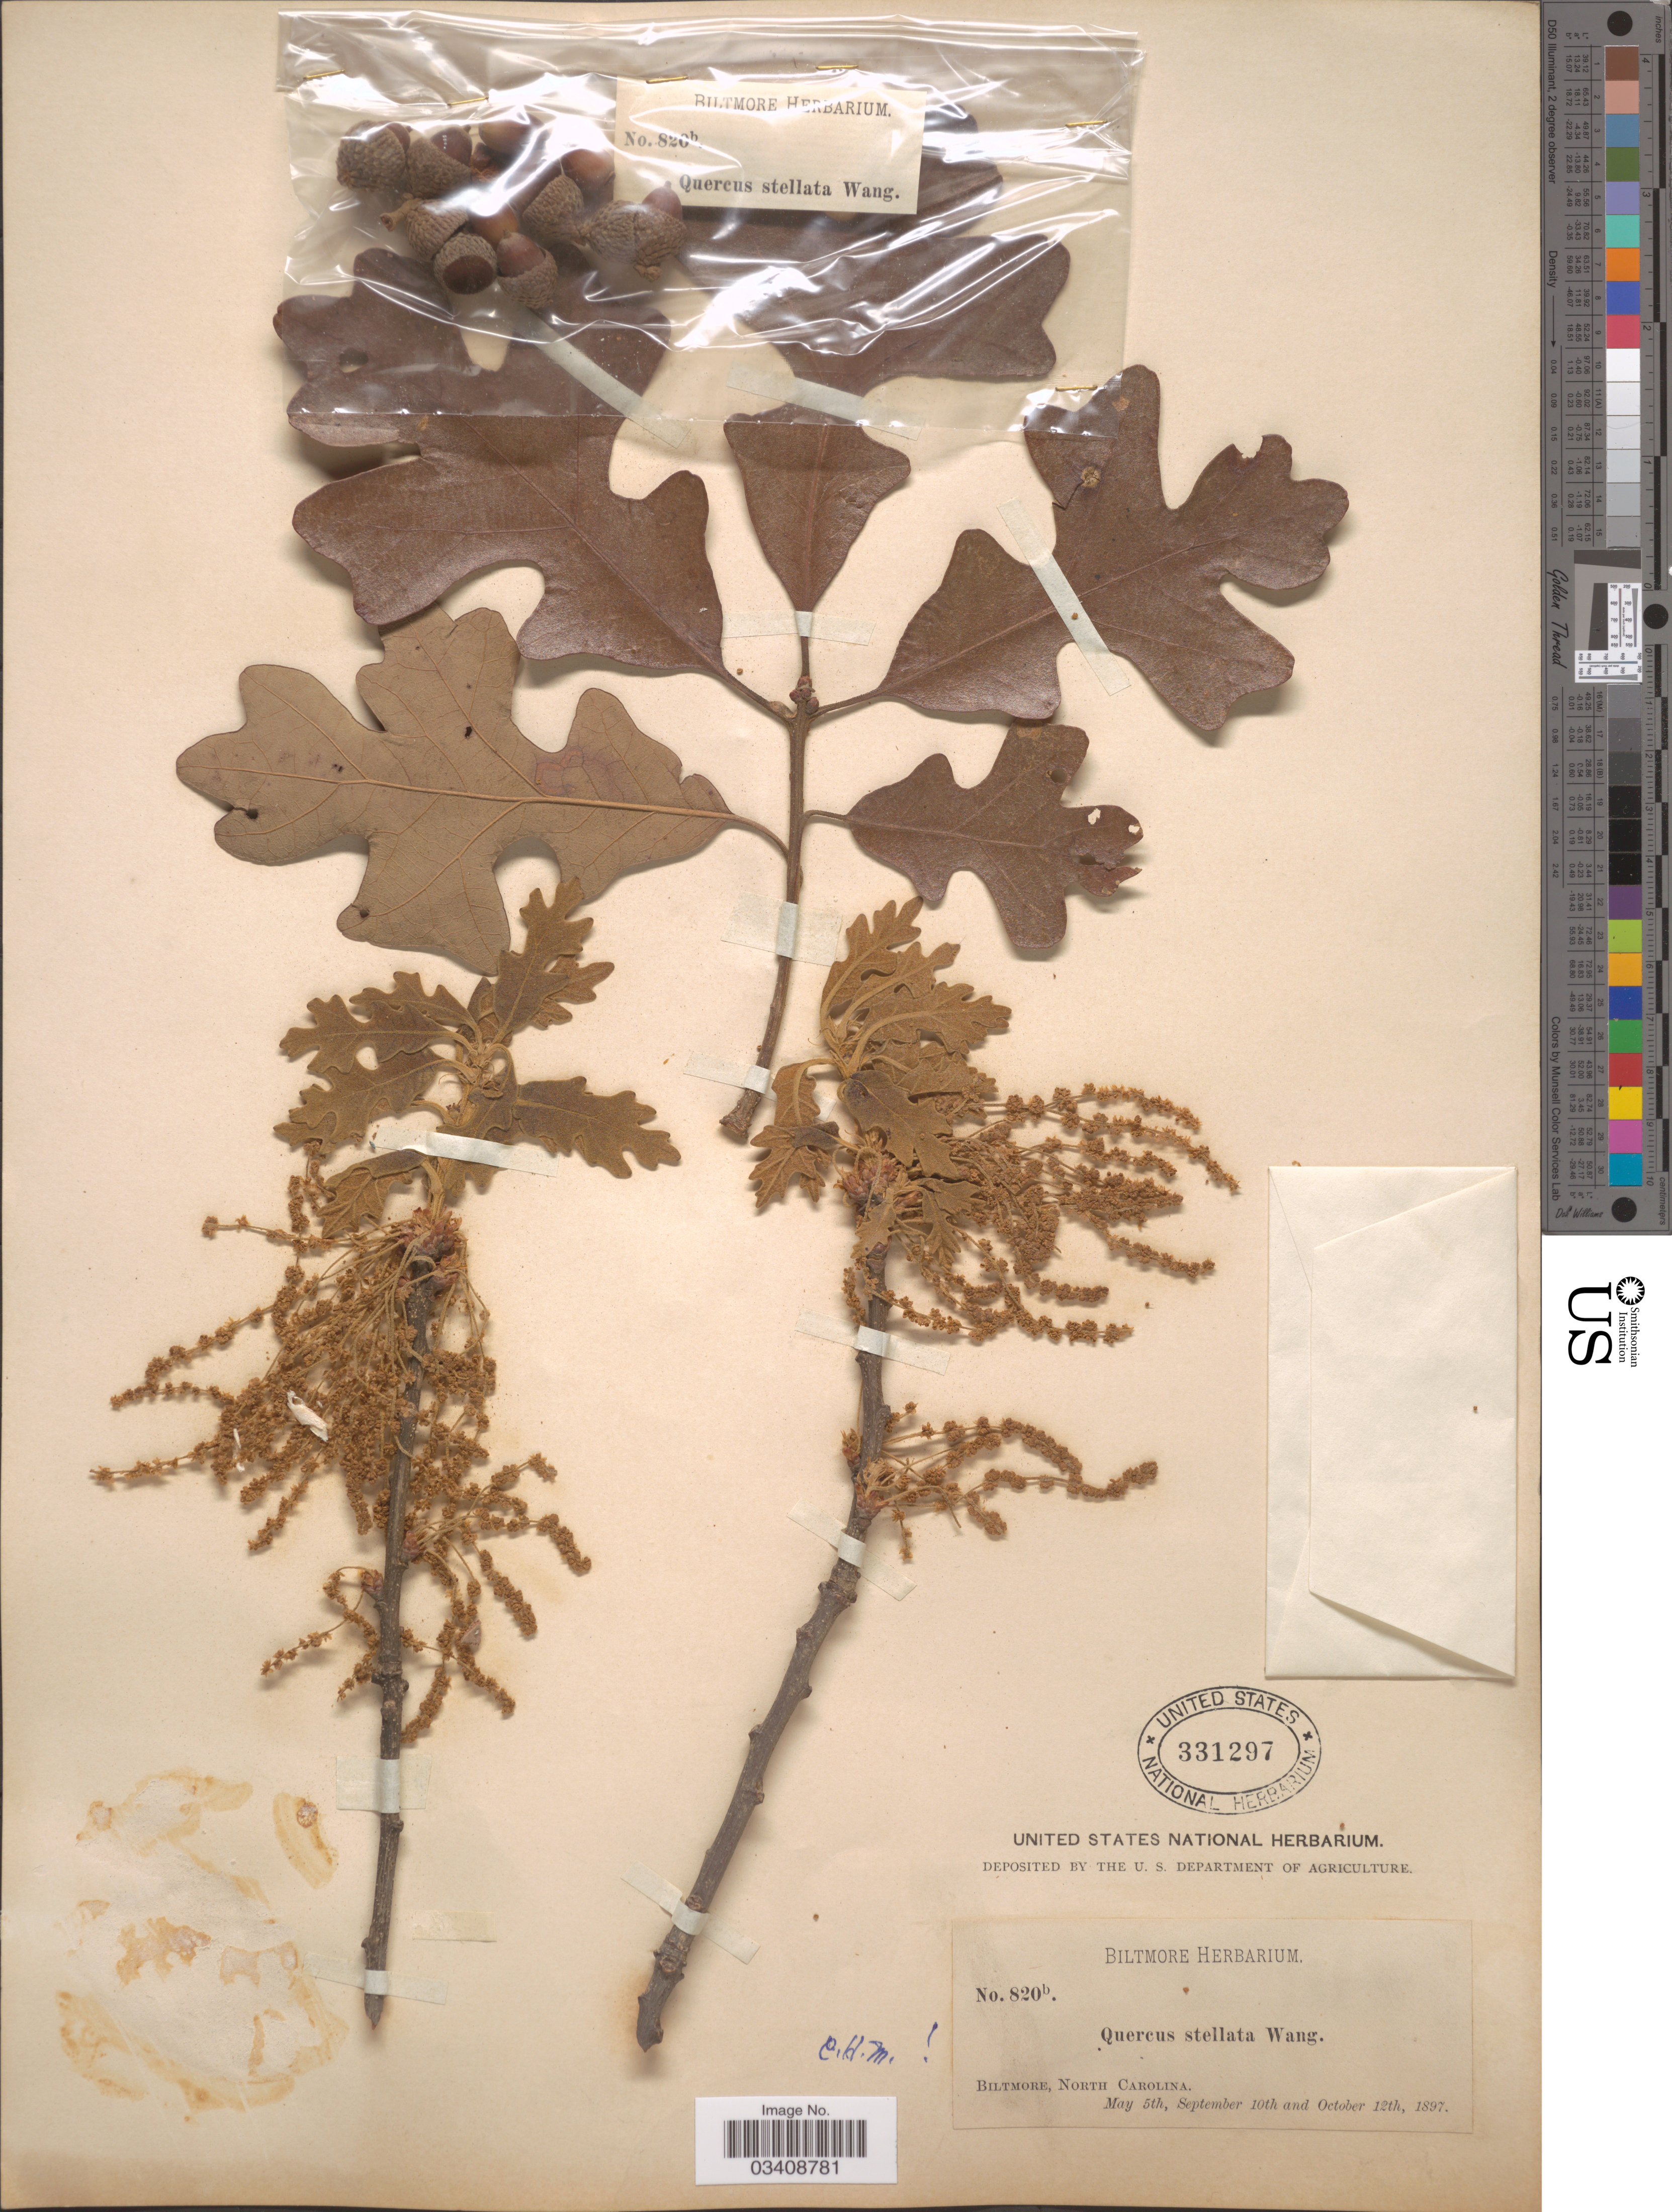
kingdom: Plantae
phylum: Tracheophyta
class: Magnoliopsida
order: Fagales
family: Fagaceae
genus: Quercus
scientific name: Quercus stellata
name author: Wangenh.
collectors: ex herb. Biltmore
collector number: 820b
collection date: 1897-05-05/1897-10-12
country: United States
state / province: North Carolina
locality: Biltmore.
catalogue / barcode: US 331297